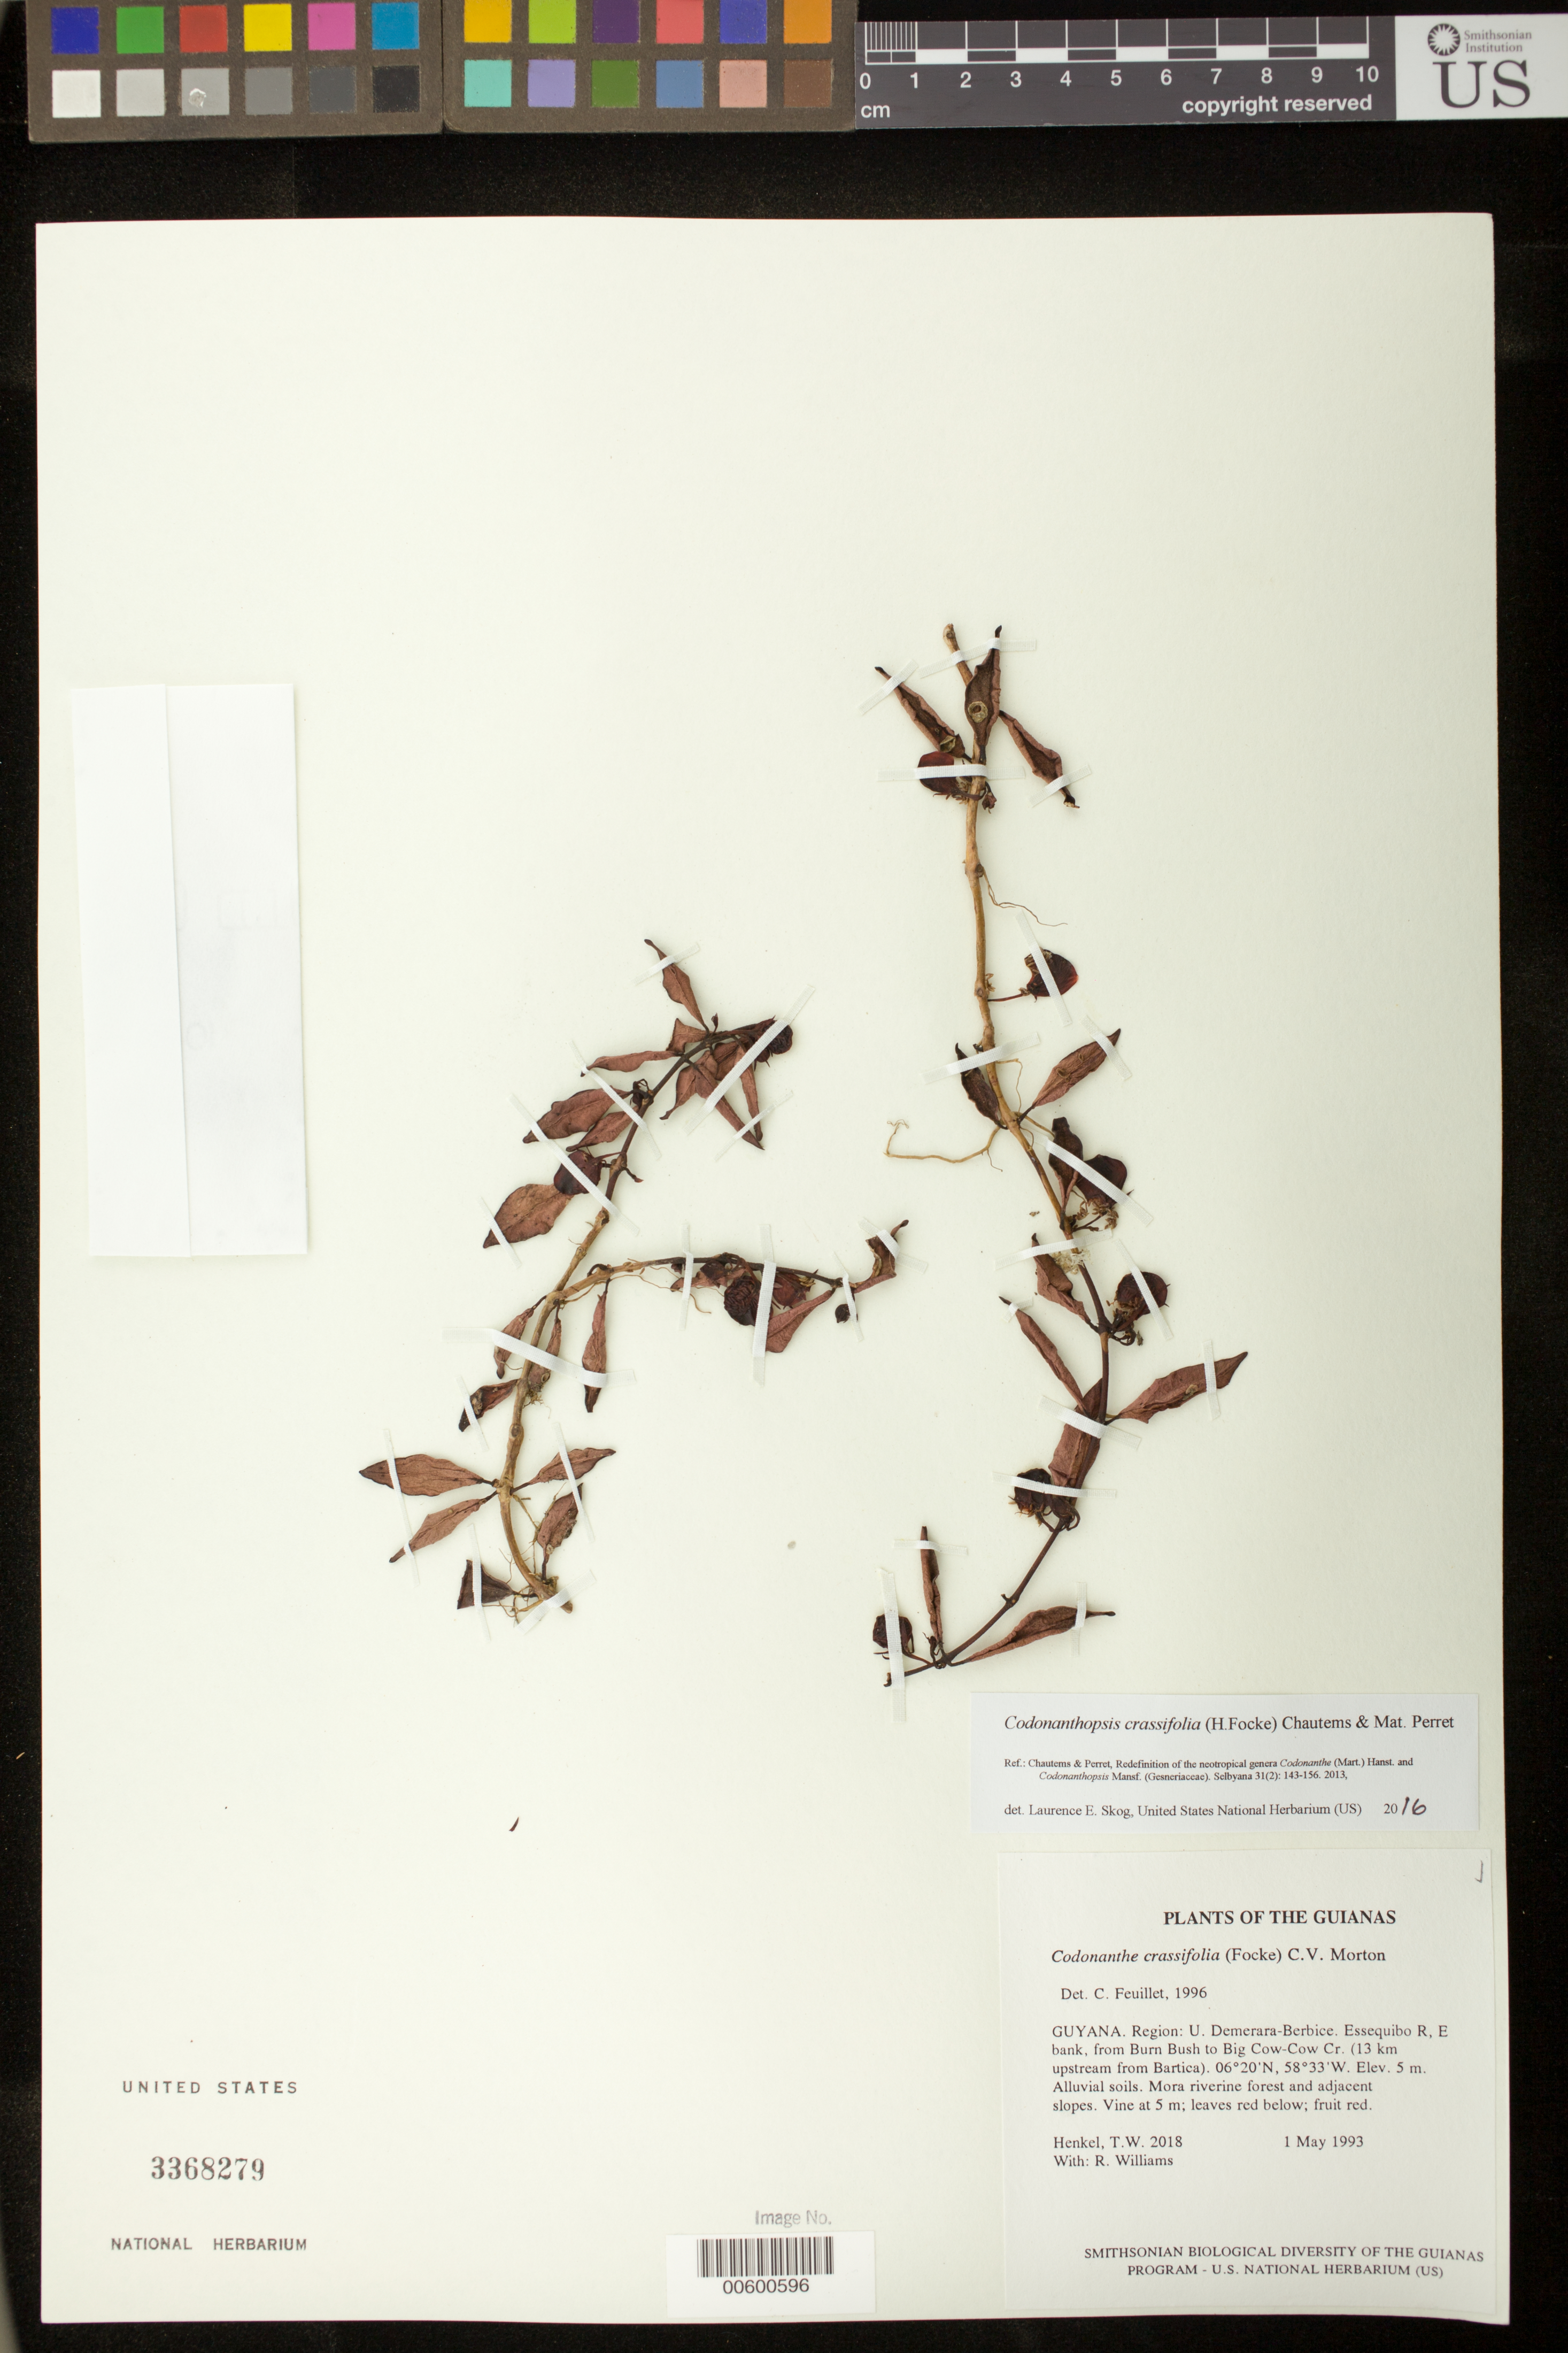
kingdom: Plantae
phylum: Tracheophyta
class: Magnoliopsida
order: Lamiales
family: Gesneriaceae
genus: Codonanthopsis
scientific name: Codonanthopsis crassifolia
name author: (H. Focke) Chautems & Mat.Perret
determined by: Skog, Laurence E.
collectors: T. Henkel & R. Williams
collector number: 2018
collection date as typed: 01 May 1993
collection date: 1993-05-01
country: Guyana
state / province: U. Demerara-Berbice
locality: Essequibo R, E bank, from Burn Bush to Big Cow-Cow Cr. (13 km upstream from Bartica)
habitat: Alluvial soils. Mora riverine forest and adjacent slopes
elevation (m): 5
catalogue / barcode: US 3368279